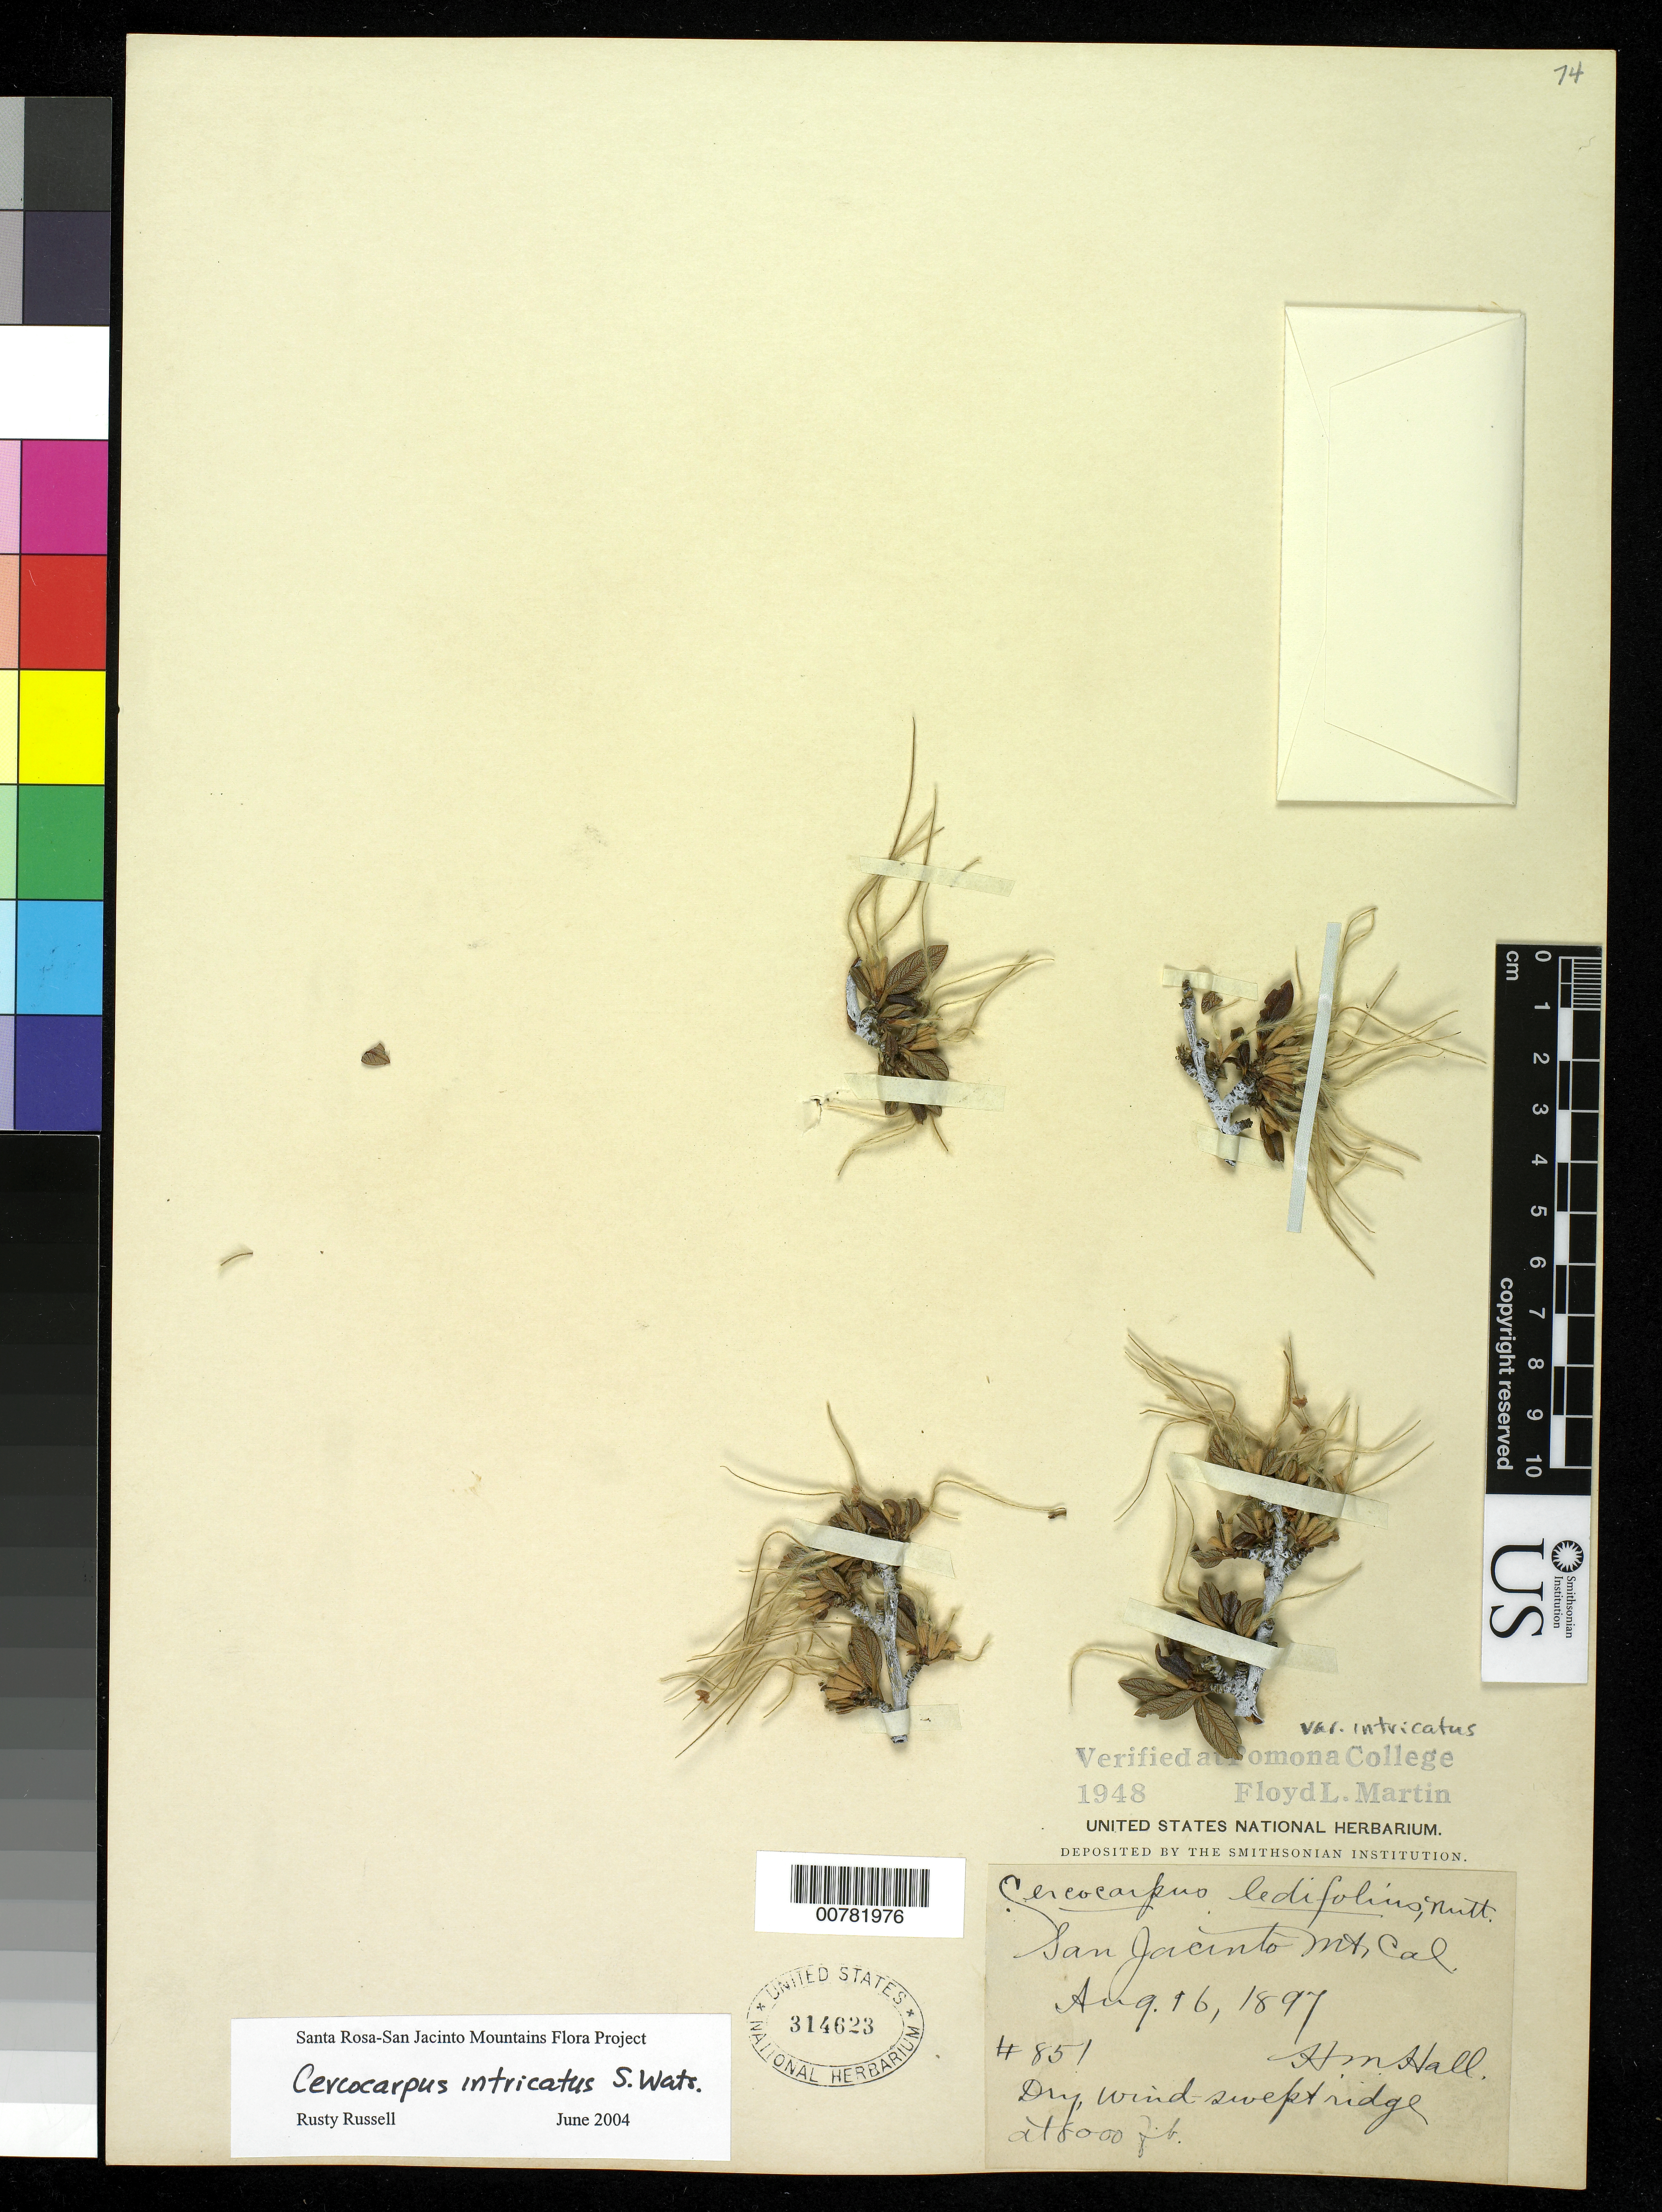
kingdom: Plantae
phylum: Tracheophyta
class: Magnoliopsida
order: Rosales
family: Rosaceae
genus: Cercocarpus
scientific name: Cercocarpus ledifolius var. intricatus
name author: Nutt.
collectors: H. M. Hall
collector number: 851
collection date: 1897-08-16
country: United States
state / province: California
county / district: Riverside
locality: San Jacinto Mt.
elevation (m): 2438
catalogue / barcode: US 314623